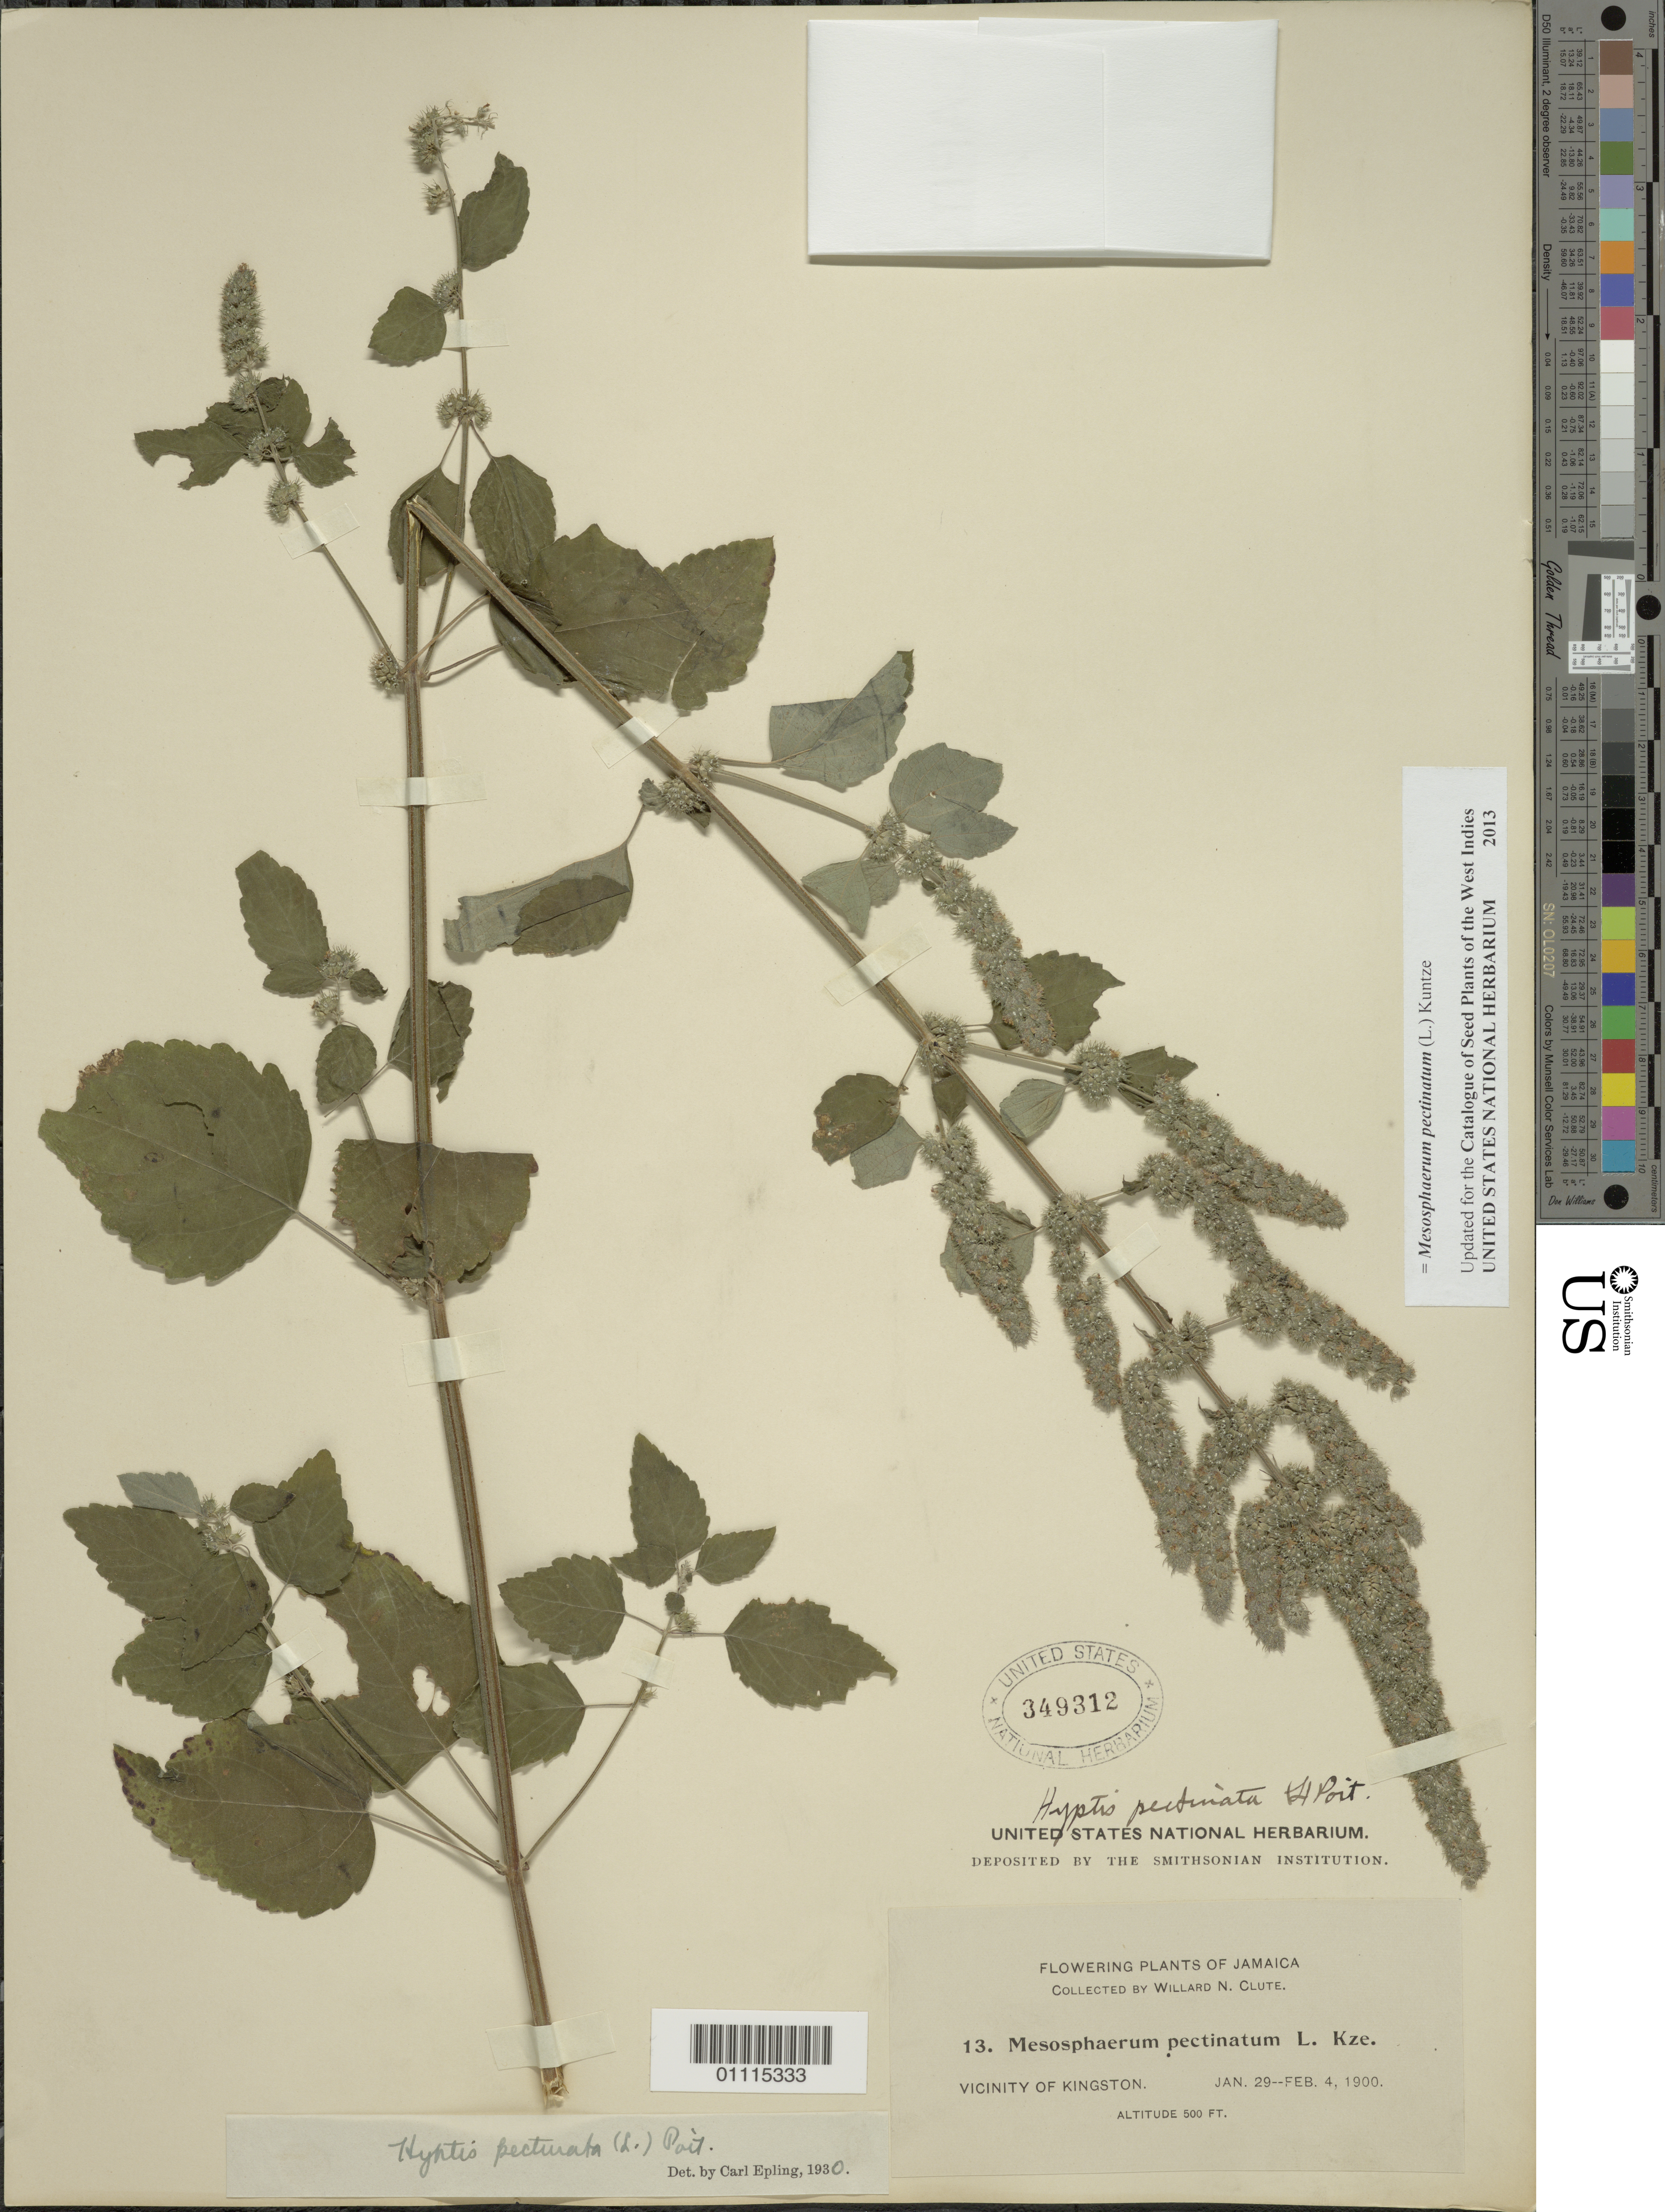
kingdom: Plantae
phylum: Tracheophyta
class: Magnoliopsida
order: Lamiales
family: Lamiaceae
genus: Mesosphaerum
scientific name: Mesosphaerum pectinatum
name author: (L.) Kuntze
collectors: W. N. Clute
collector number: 13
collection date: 1900-01-29/1900-02-04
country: Jamaica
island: Greater Antilles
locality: Kingston vicinity.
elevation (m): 152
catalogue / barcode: US 349312